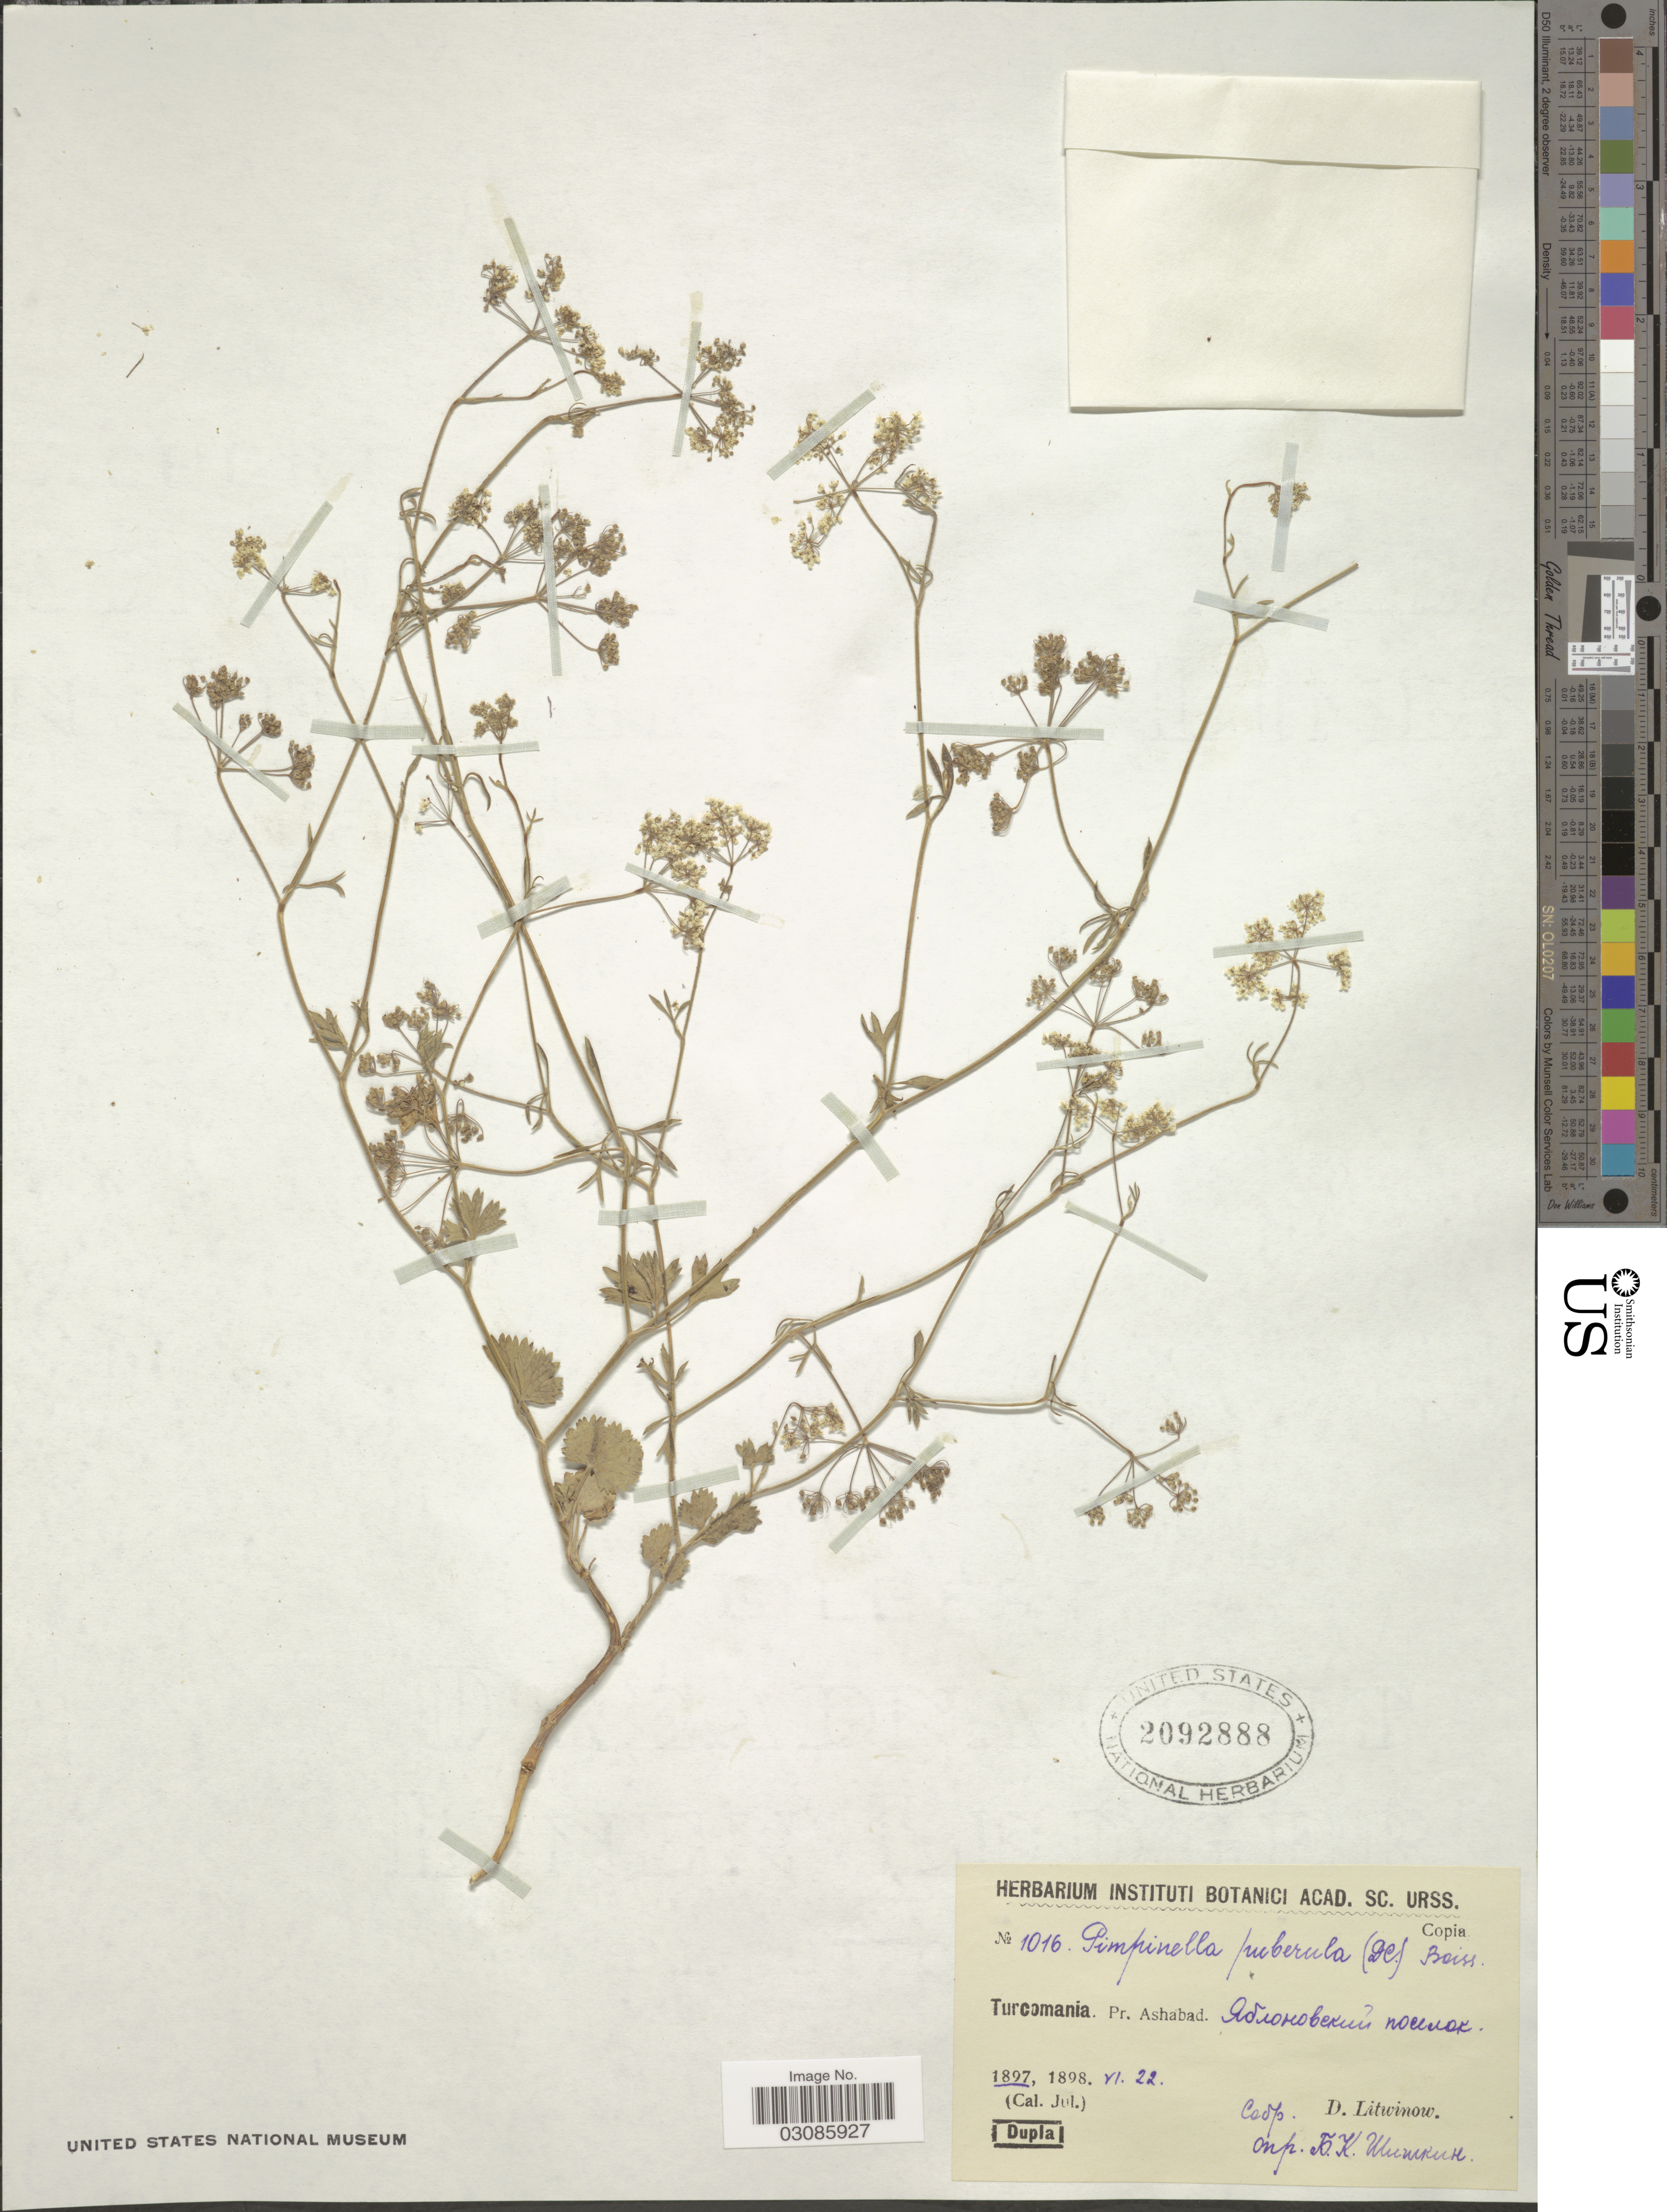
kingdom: Plantae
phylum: Tracheophyta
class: Magnoliopsida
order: Apiales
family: Apiaceae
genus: Pimpinella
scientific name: Pimpinella puberula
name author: (DC.) Boiss.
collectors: D. Litwinow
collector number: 1016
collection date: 1897-06-22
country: Turkmenistan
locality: Turcomania. Pr. Ashabad. X.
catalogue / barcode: US 2092888